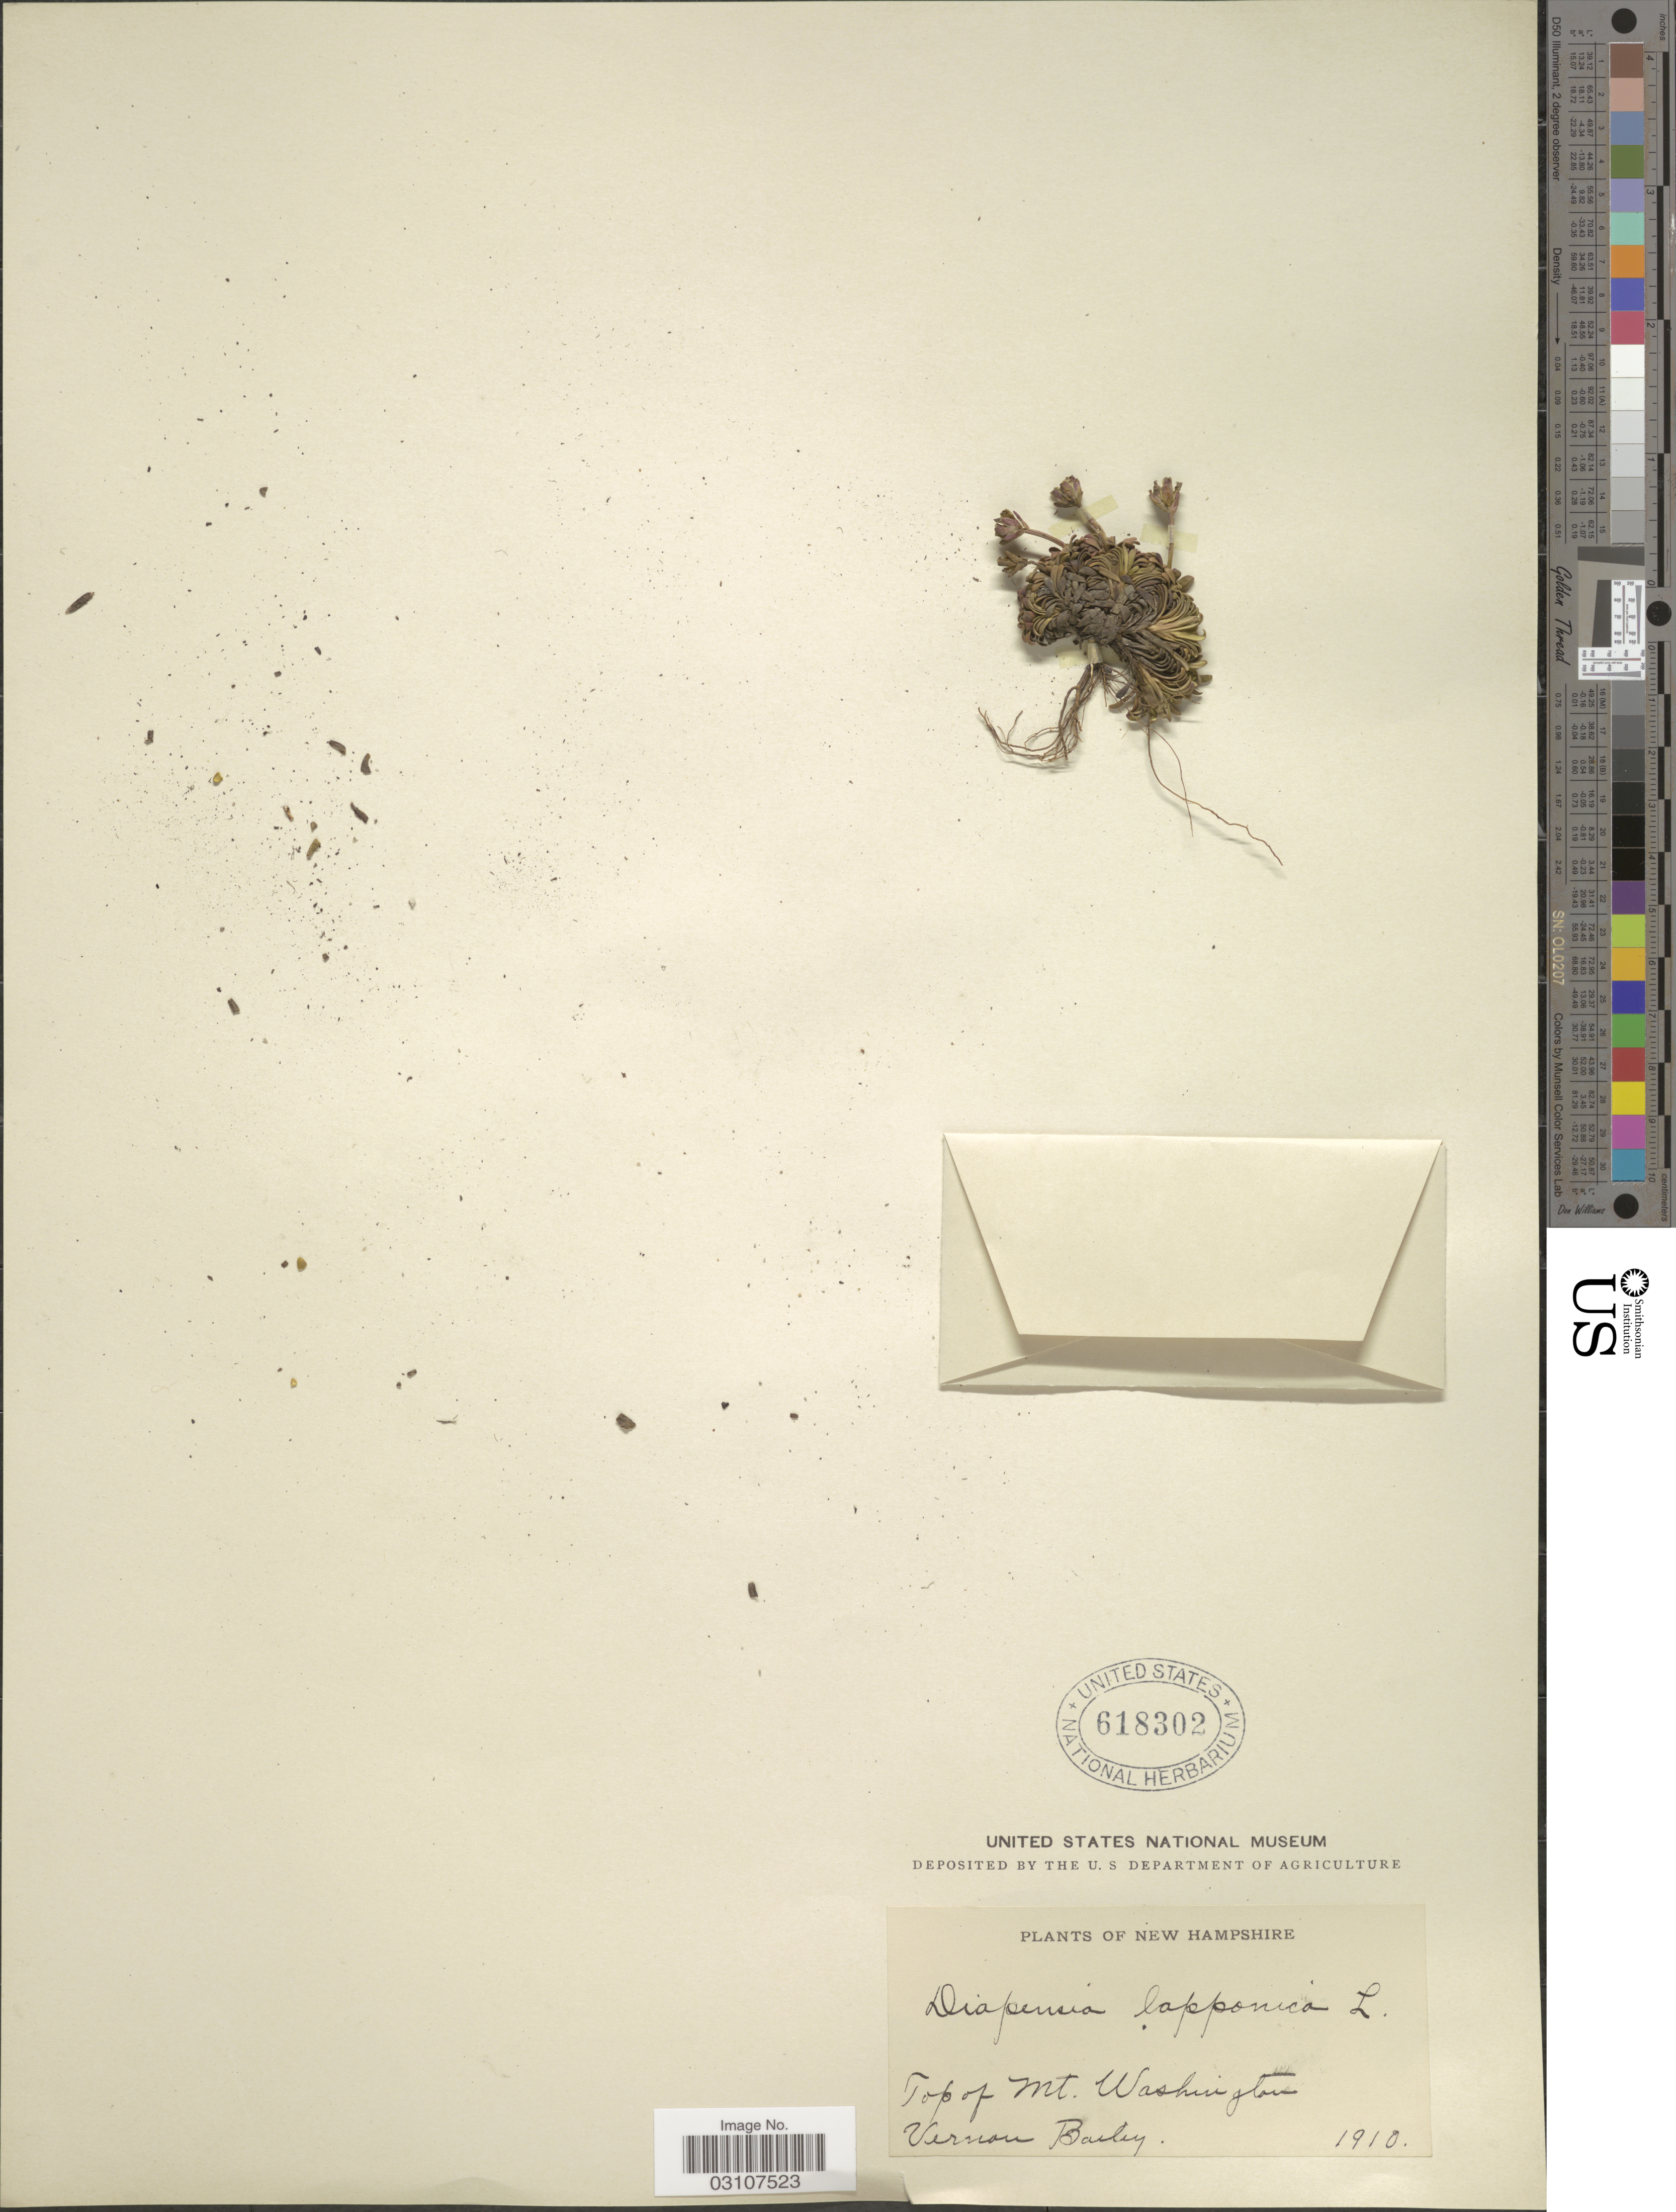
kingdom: Plantae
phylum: Tracheophyta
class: Magnoliopsida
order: Ericales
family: Diapensiaceae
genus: Diapensia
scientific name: Diapensia lapponica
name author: L.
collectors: V. O. Bailey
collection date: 1910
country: United States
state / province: New Hampshire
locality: Top of Mt. Washington.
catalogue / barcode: US 618302